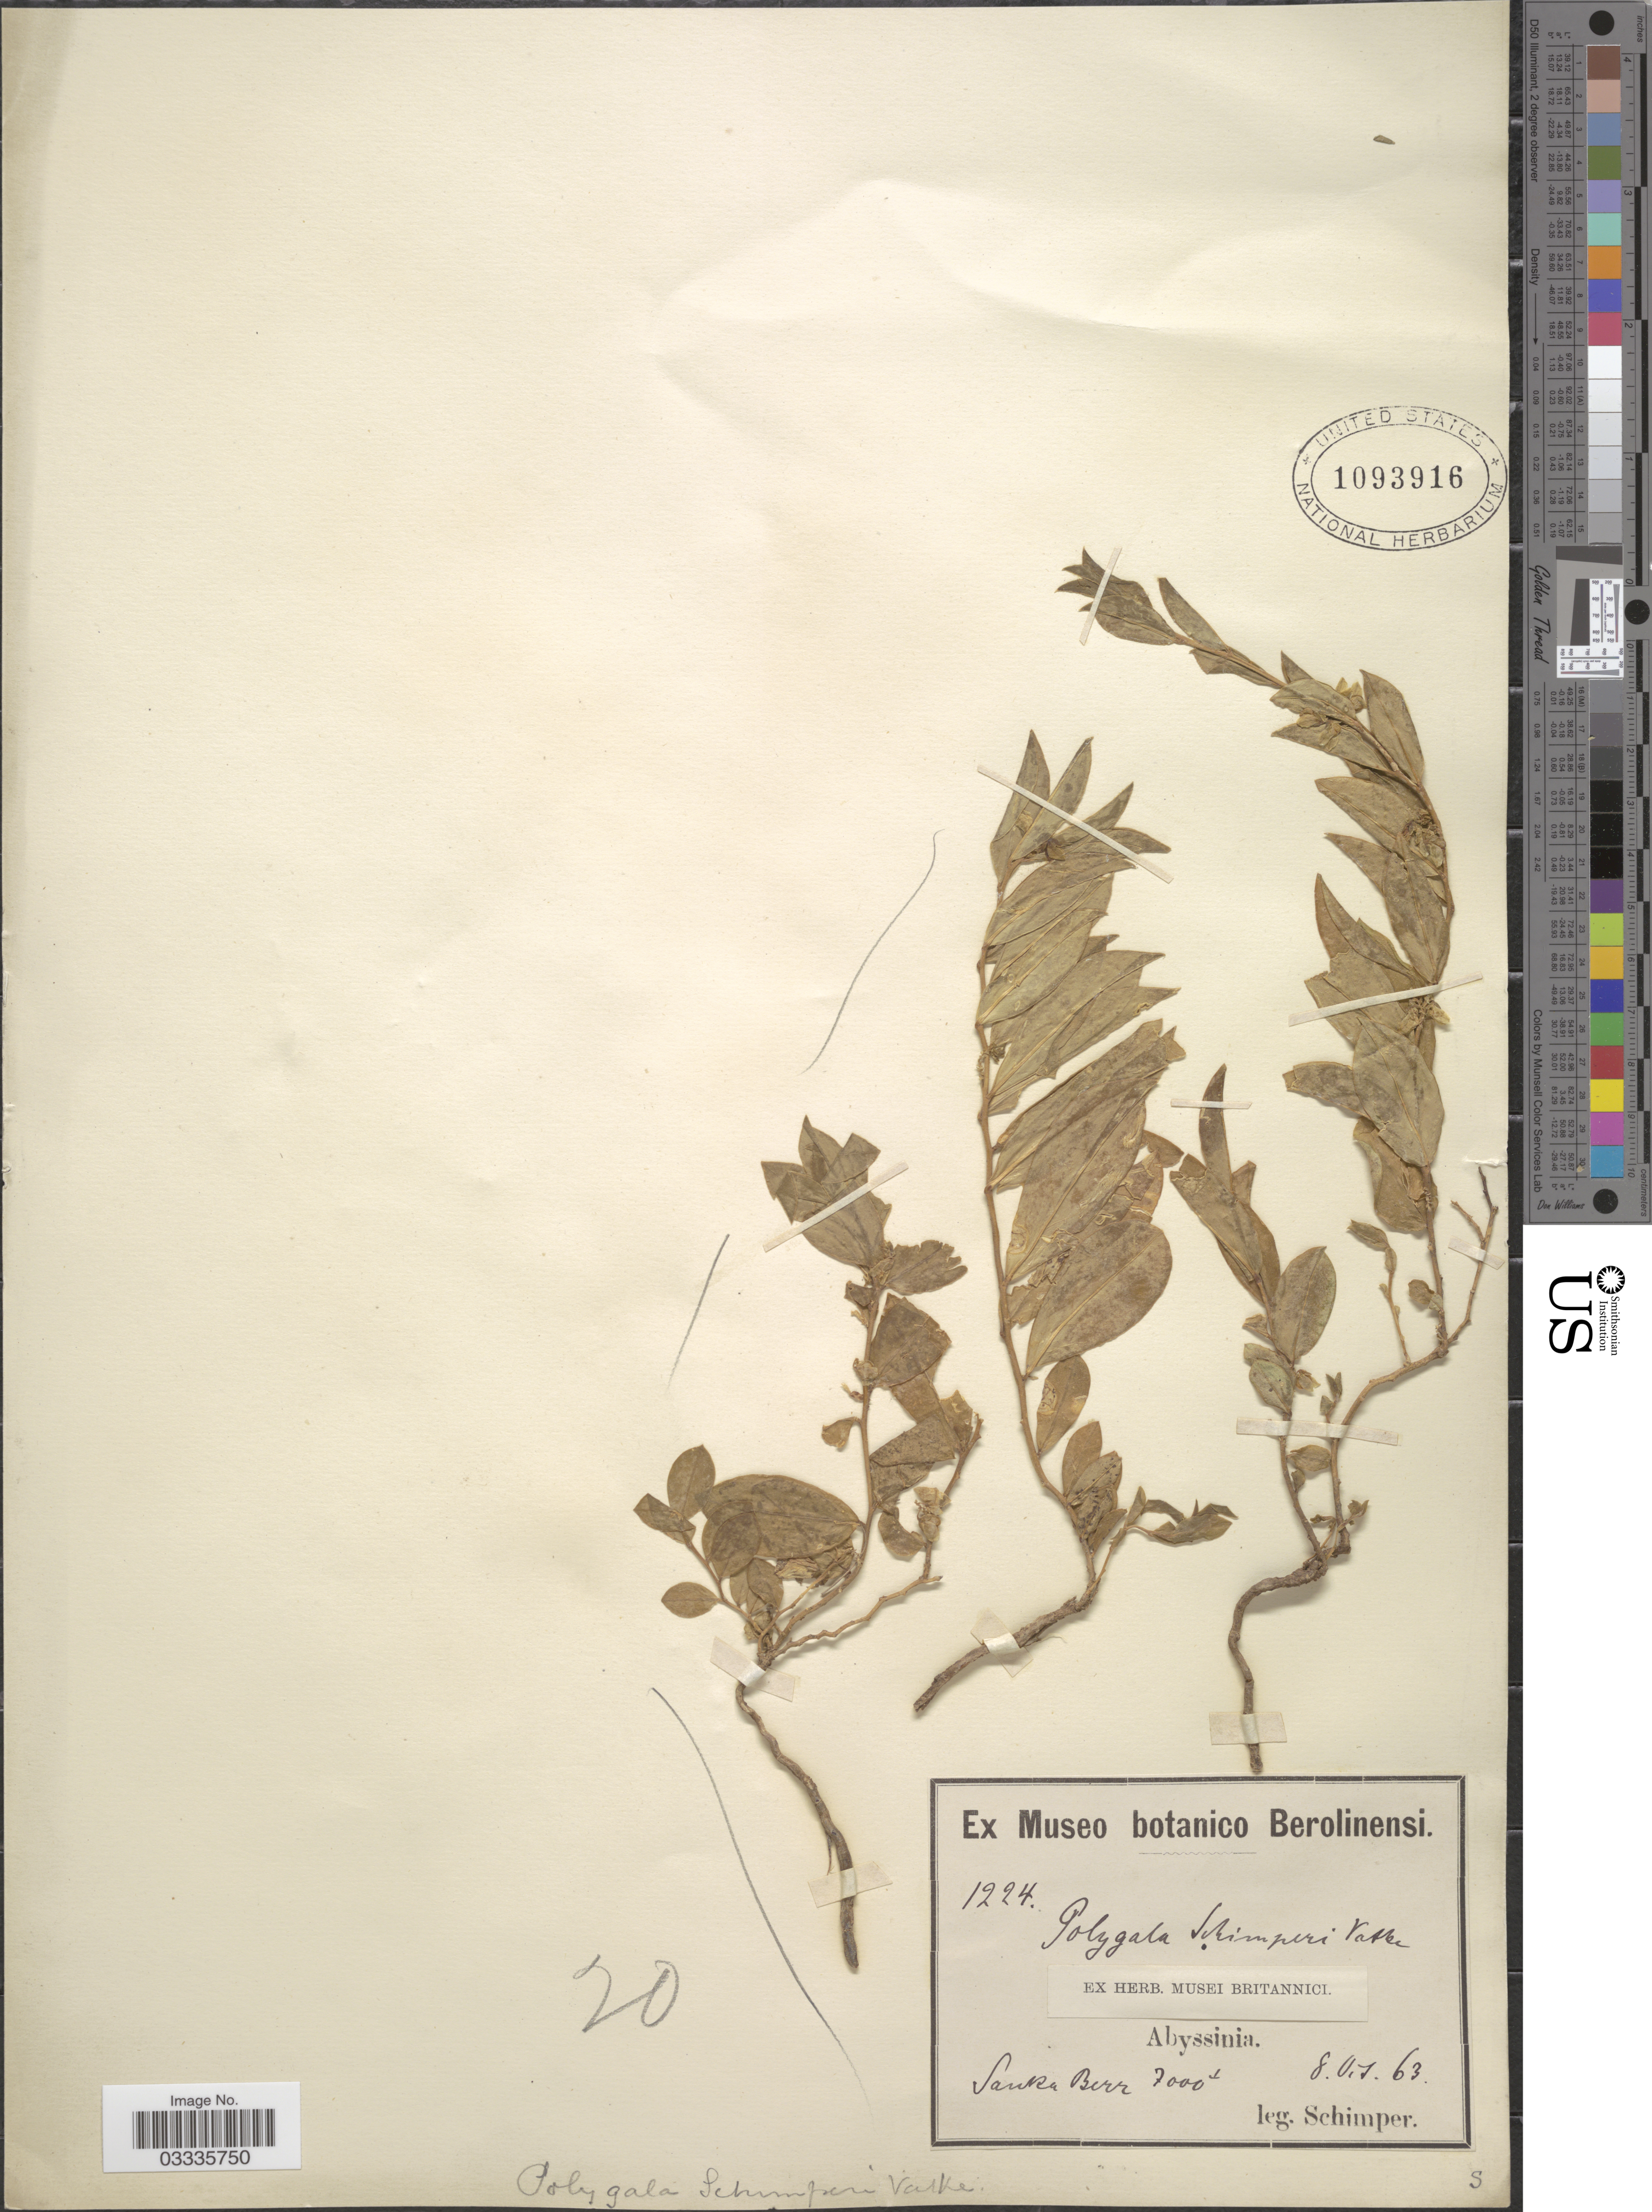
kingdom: Plantae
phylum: Tracheophyta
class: Magnoliopsida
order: Fabales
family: Polygalaceae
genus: Polygala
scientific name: Polygala schimperi Vatke ex Chodat, nom. illeg.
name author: Vatke ex Chodat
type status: Type Collection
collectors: -. Schimper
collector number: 1224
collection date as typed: Transcribed d/m/y: 8/10/63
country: Ethiopia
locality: Abyssinia. Sanka Berr.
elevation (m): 2134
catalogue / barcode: US 1093916